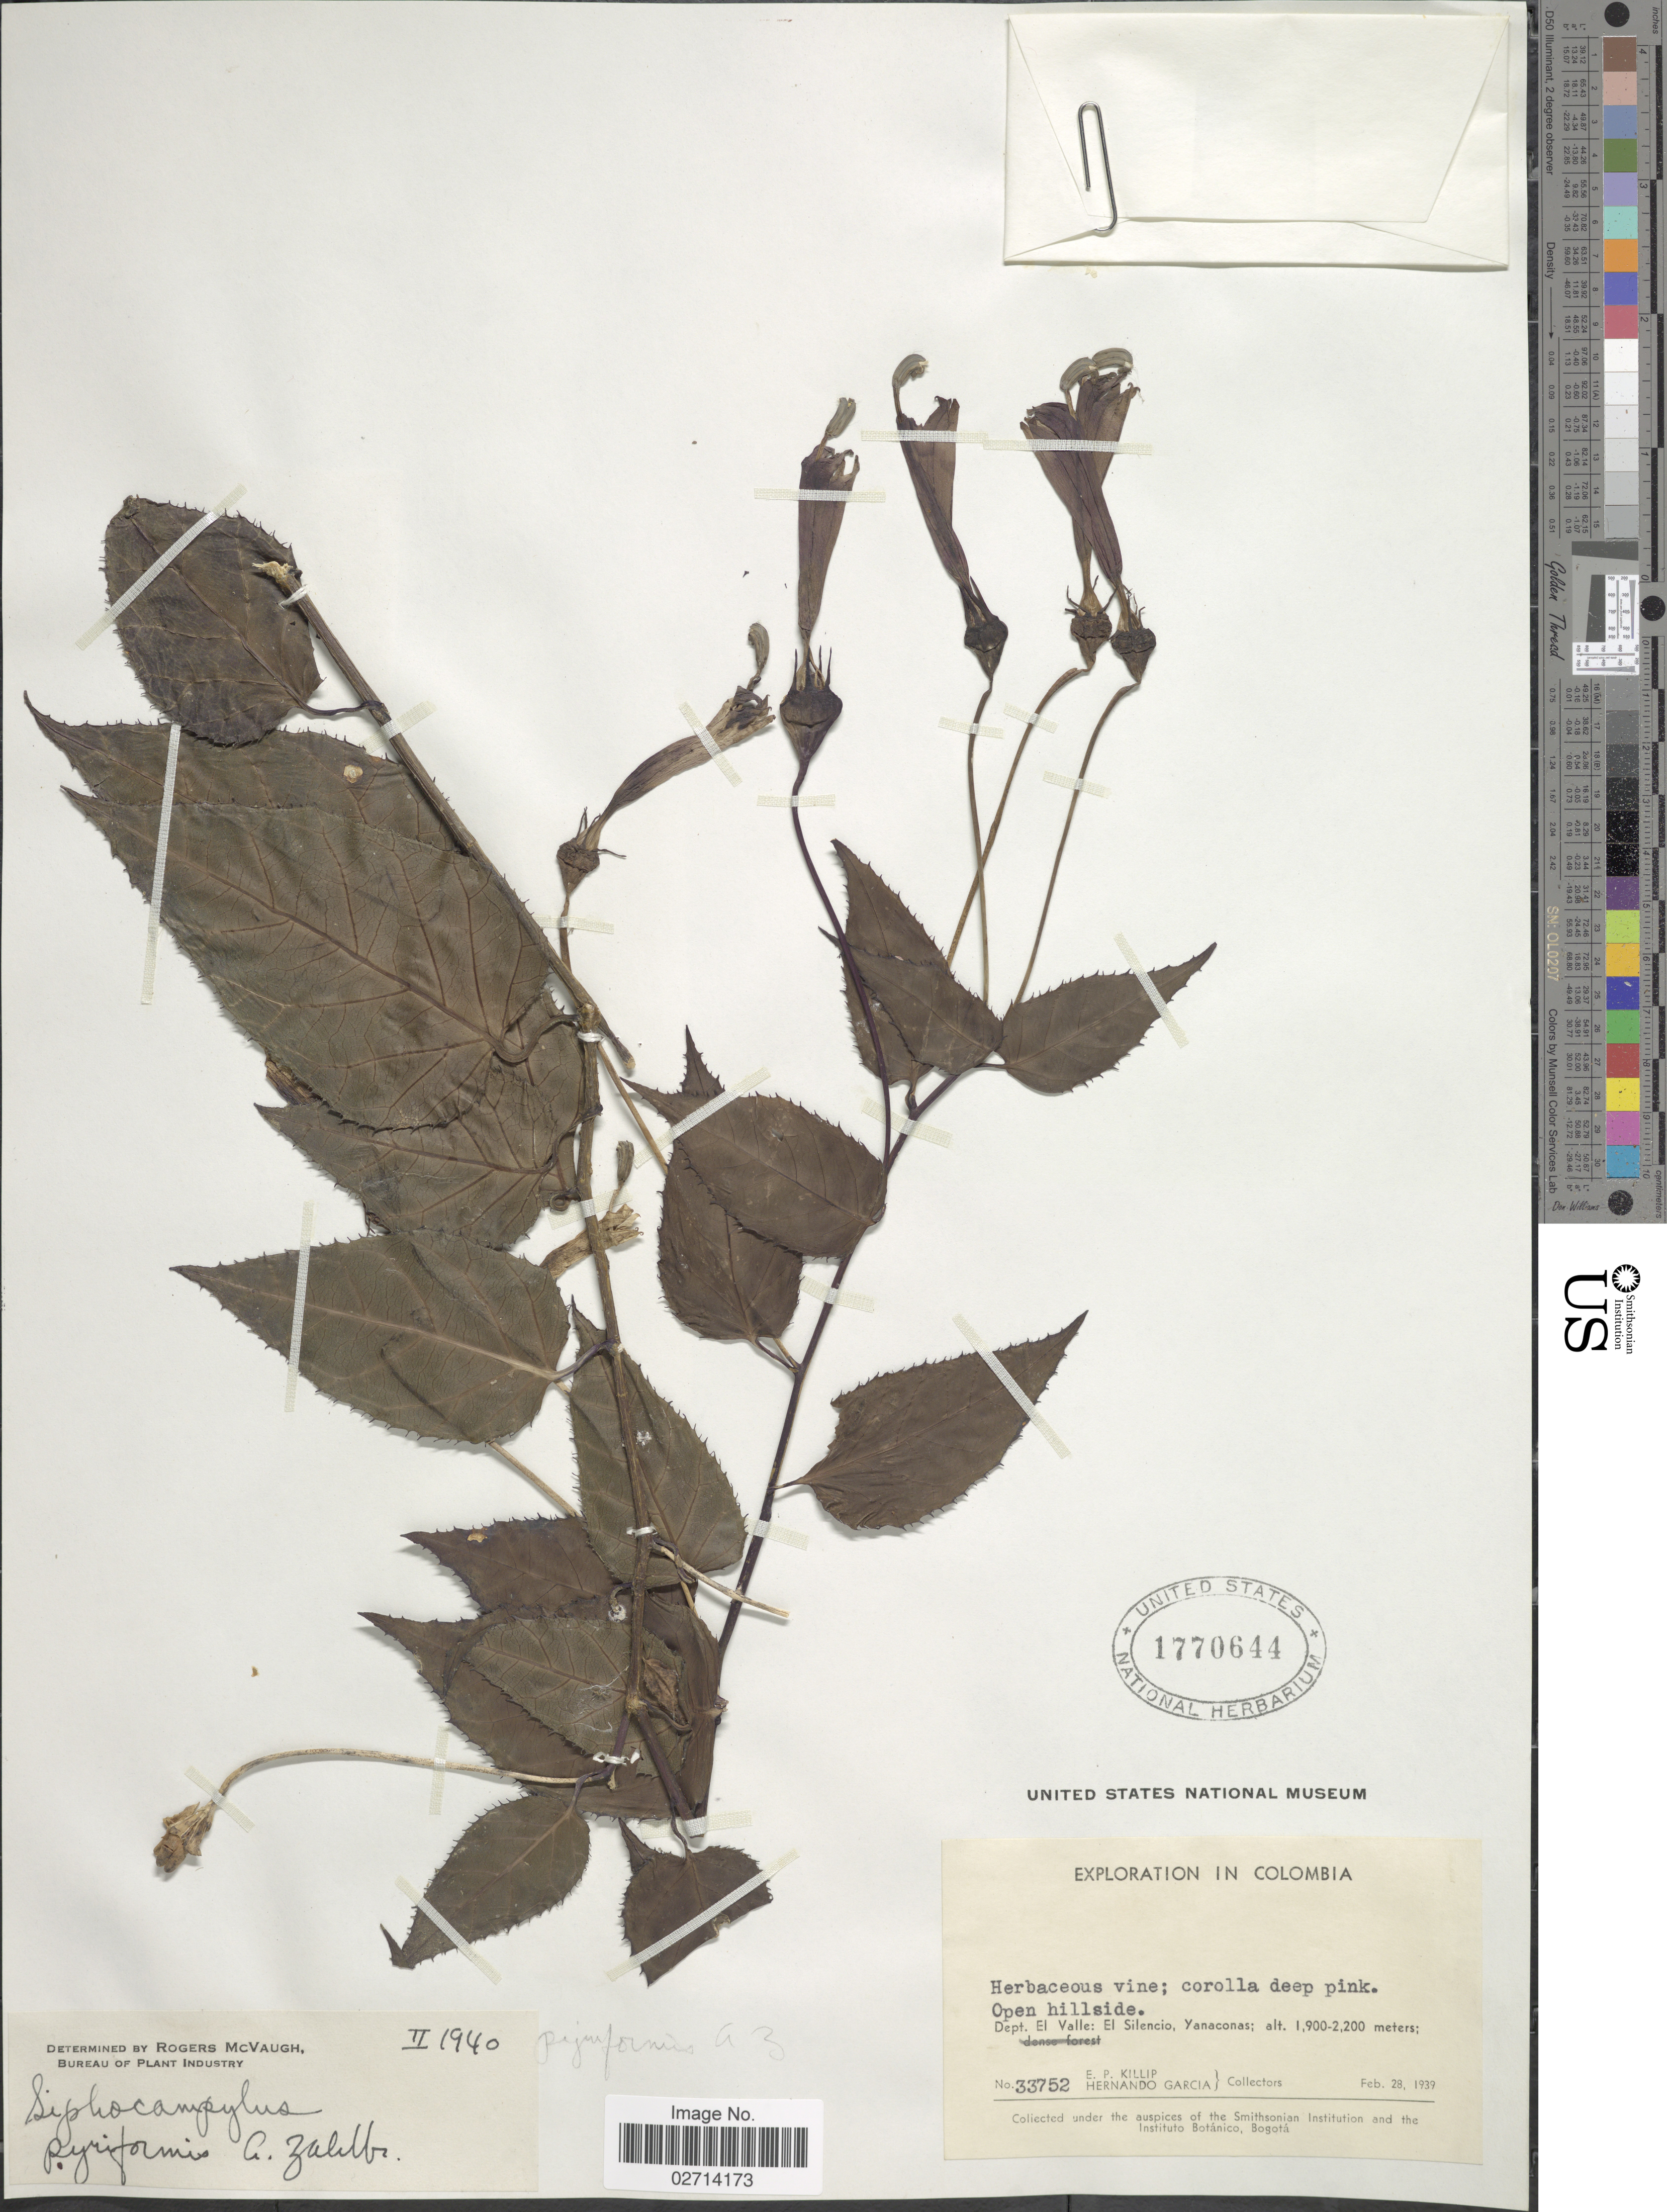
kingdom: Plantae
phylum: Tracheophyta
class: Magnoliopsida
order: Asterales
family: Campanulaceae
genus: Siphocampylus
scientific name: Siphocampylus pyriformis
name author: Zahlbr.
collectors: E. P. Killip & H. Garcia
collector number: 33752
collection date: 1939-02-28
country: Colombia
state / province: Valle del Cauca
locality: Open hillside, Dept. El Valle: El Silencio, Yanaconas.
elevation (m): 1900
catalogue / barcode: US 1770644